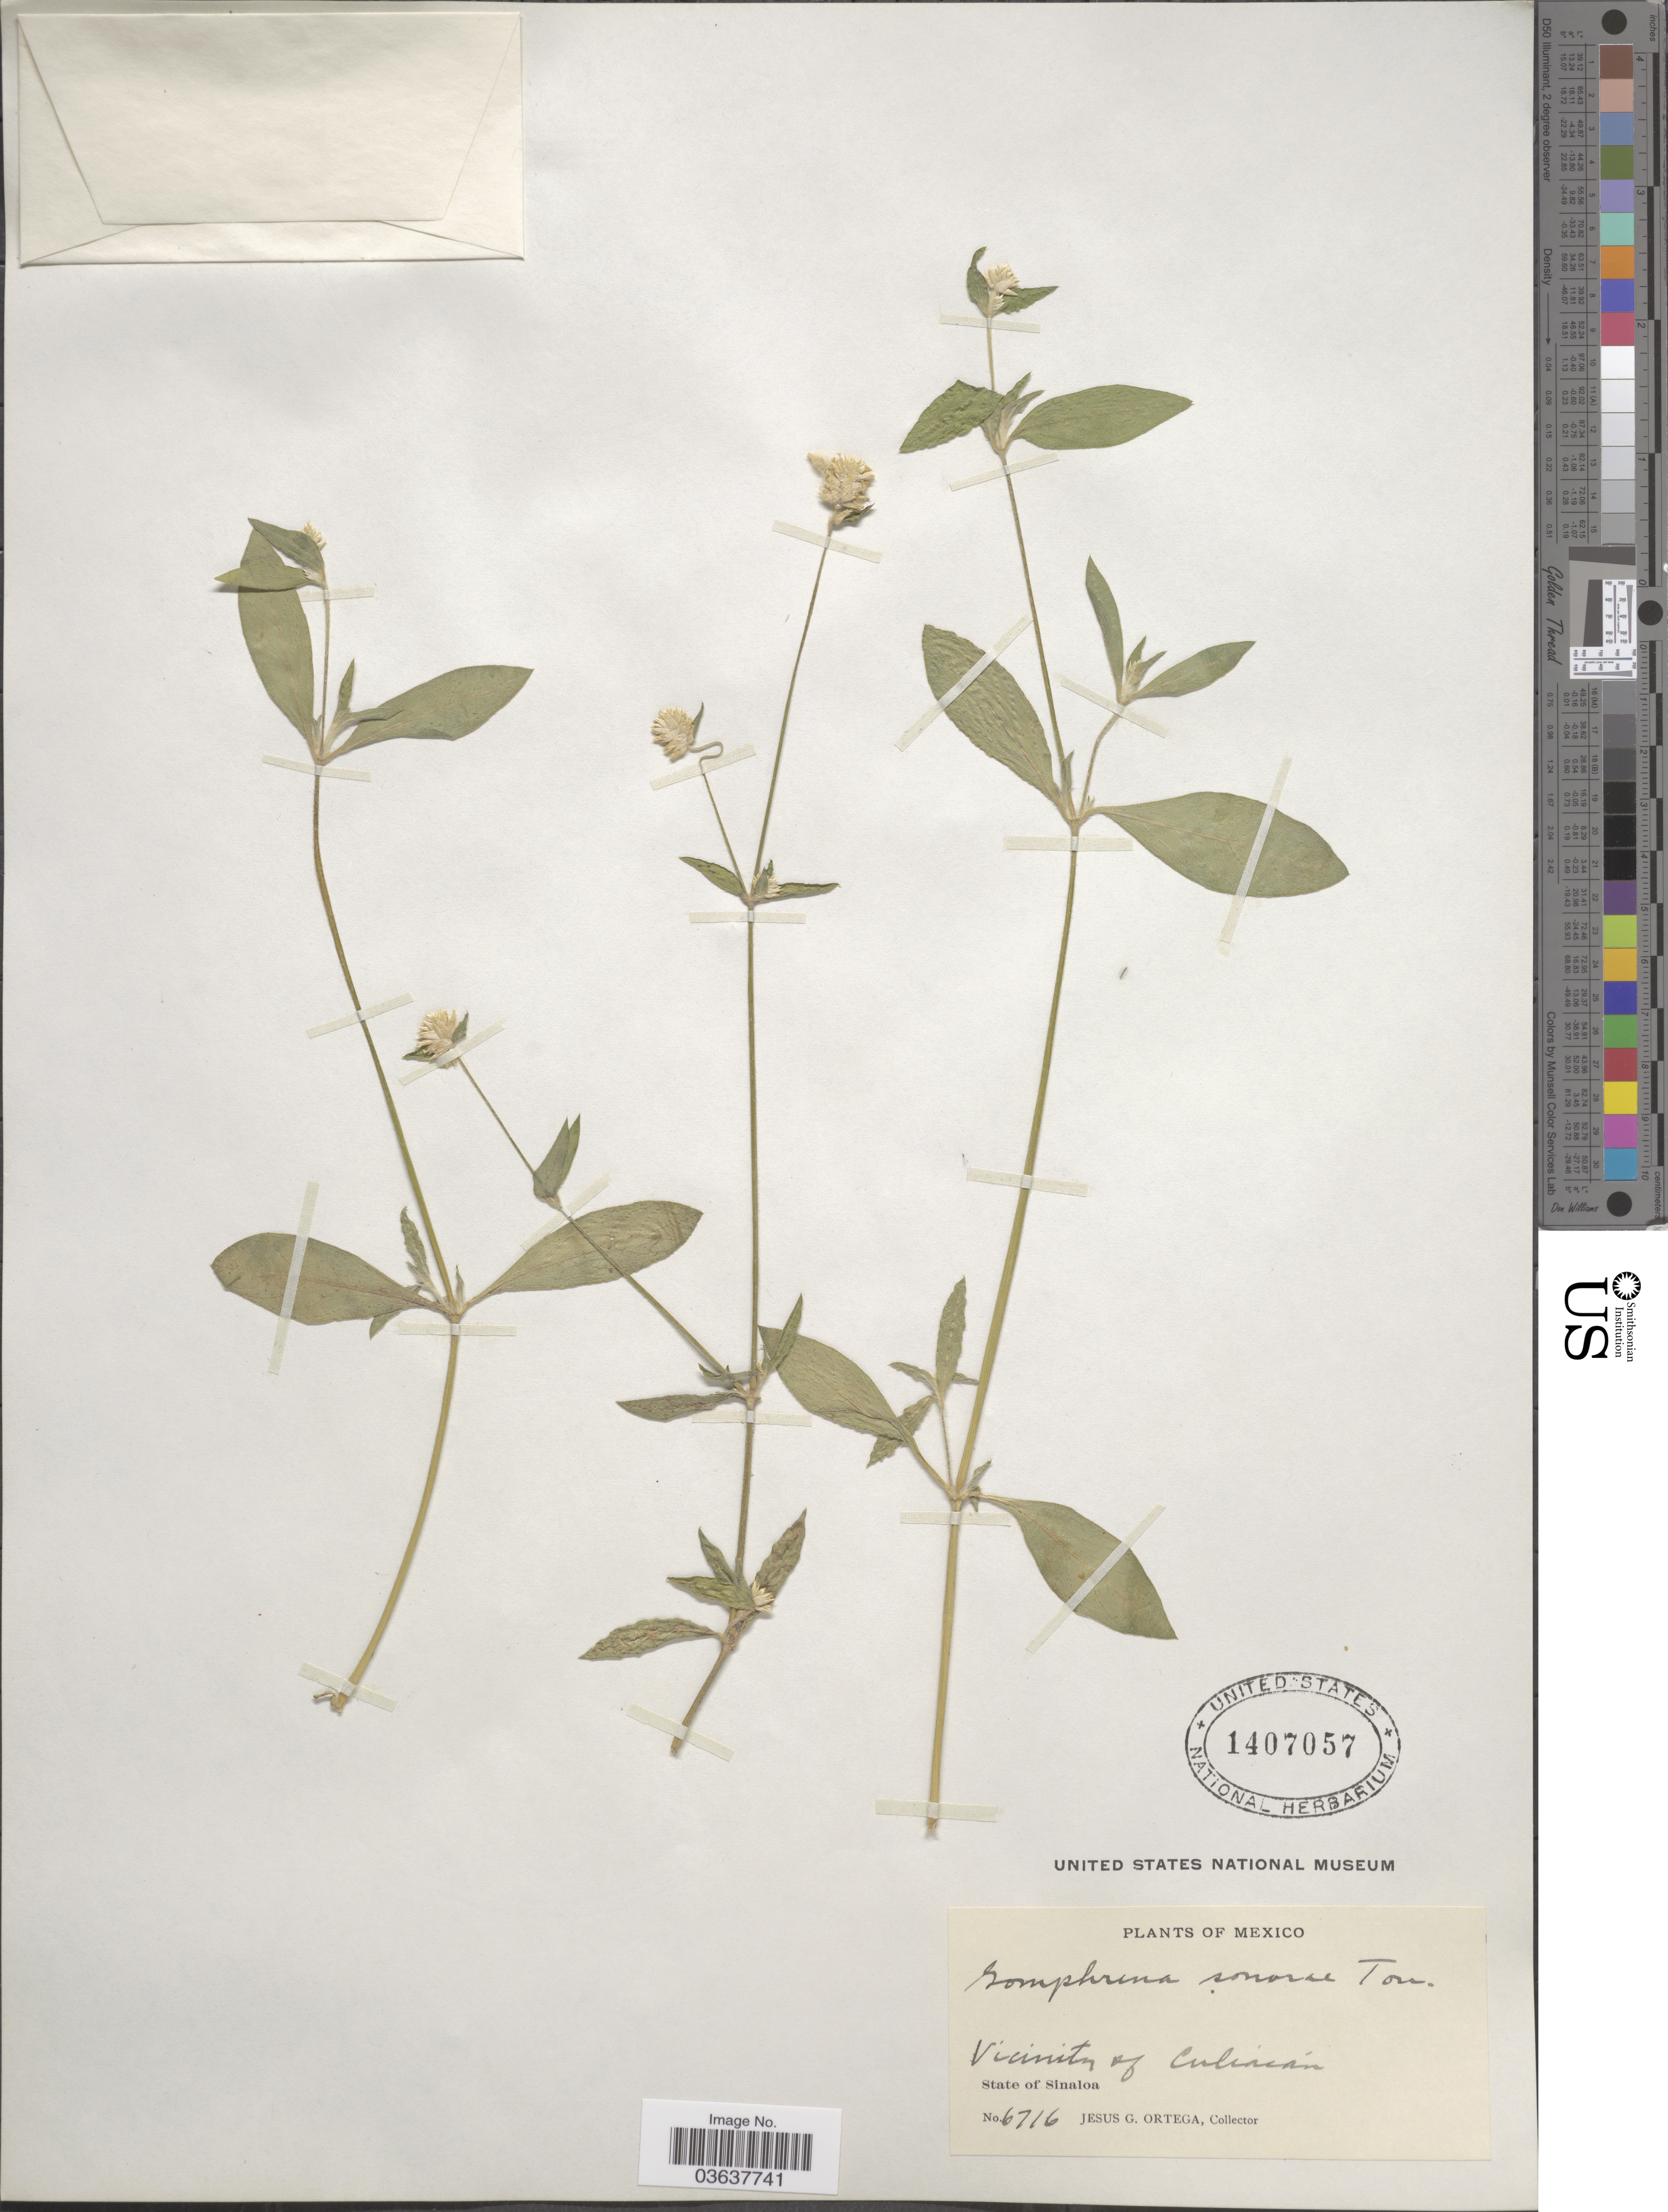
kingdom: Plantae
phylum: Tracheophyta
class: Magnoliopsida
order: Caryophyllales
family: Amaranthaceae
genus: Gomphrena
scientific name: Gomphrena sonorae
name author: Torr. in Emory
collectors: J. Ortega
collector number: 6716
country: Mexico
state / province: Sinaloa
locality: Vicinity of Culiacán.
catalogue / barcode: US 1407057